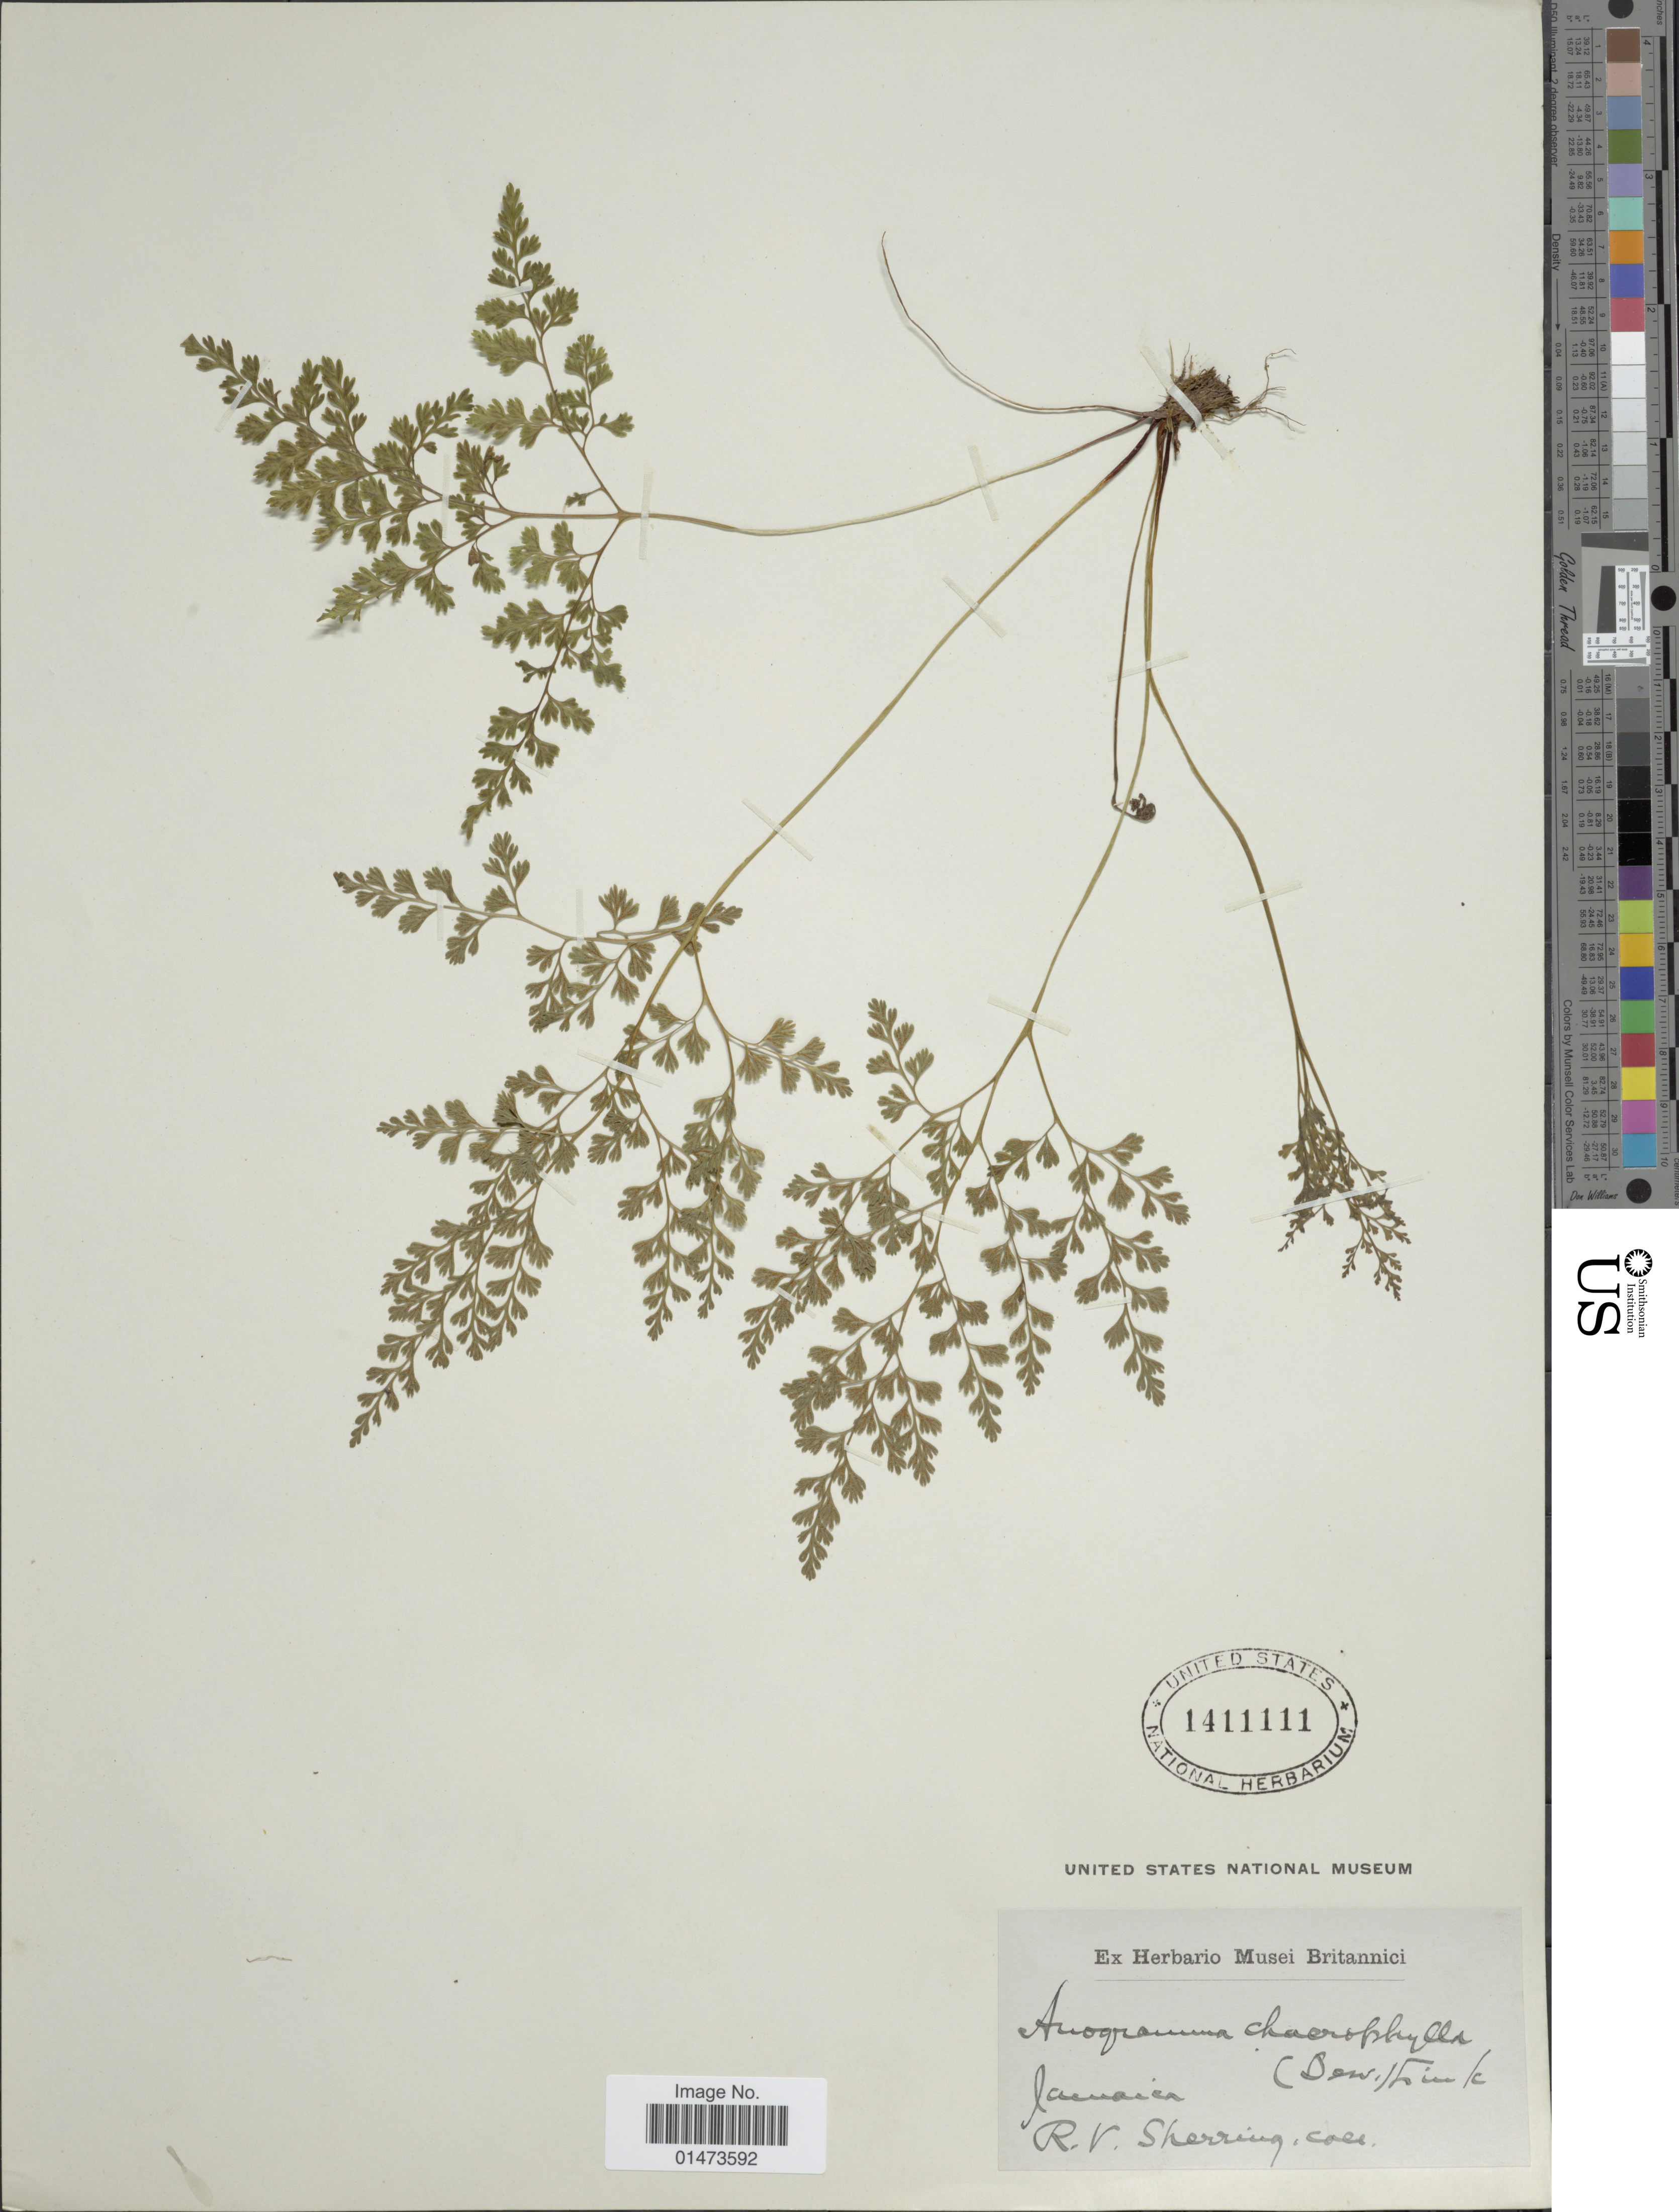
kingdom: Plantae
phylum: Tracheophyta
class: Polypodiopsida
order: Polypodiales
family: Pteridaceae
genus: Anogramma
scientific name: Anogramma chaerophylla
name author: (Desv.) Link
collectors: R. Sherring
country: Jamaica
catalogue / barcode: US 1411111